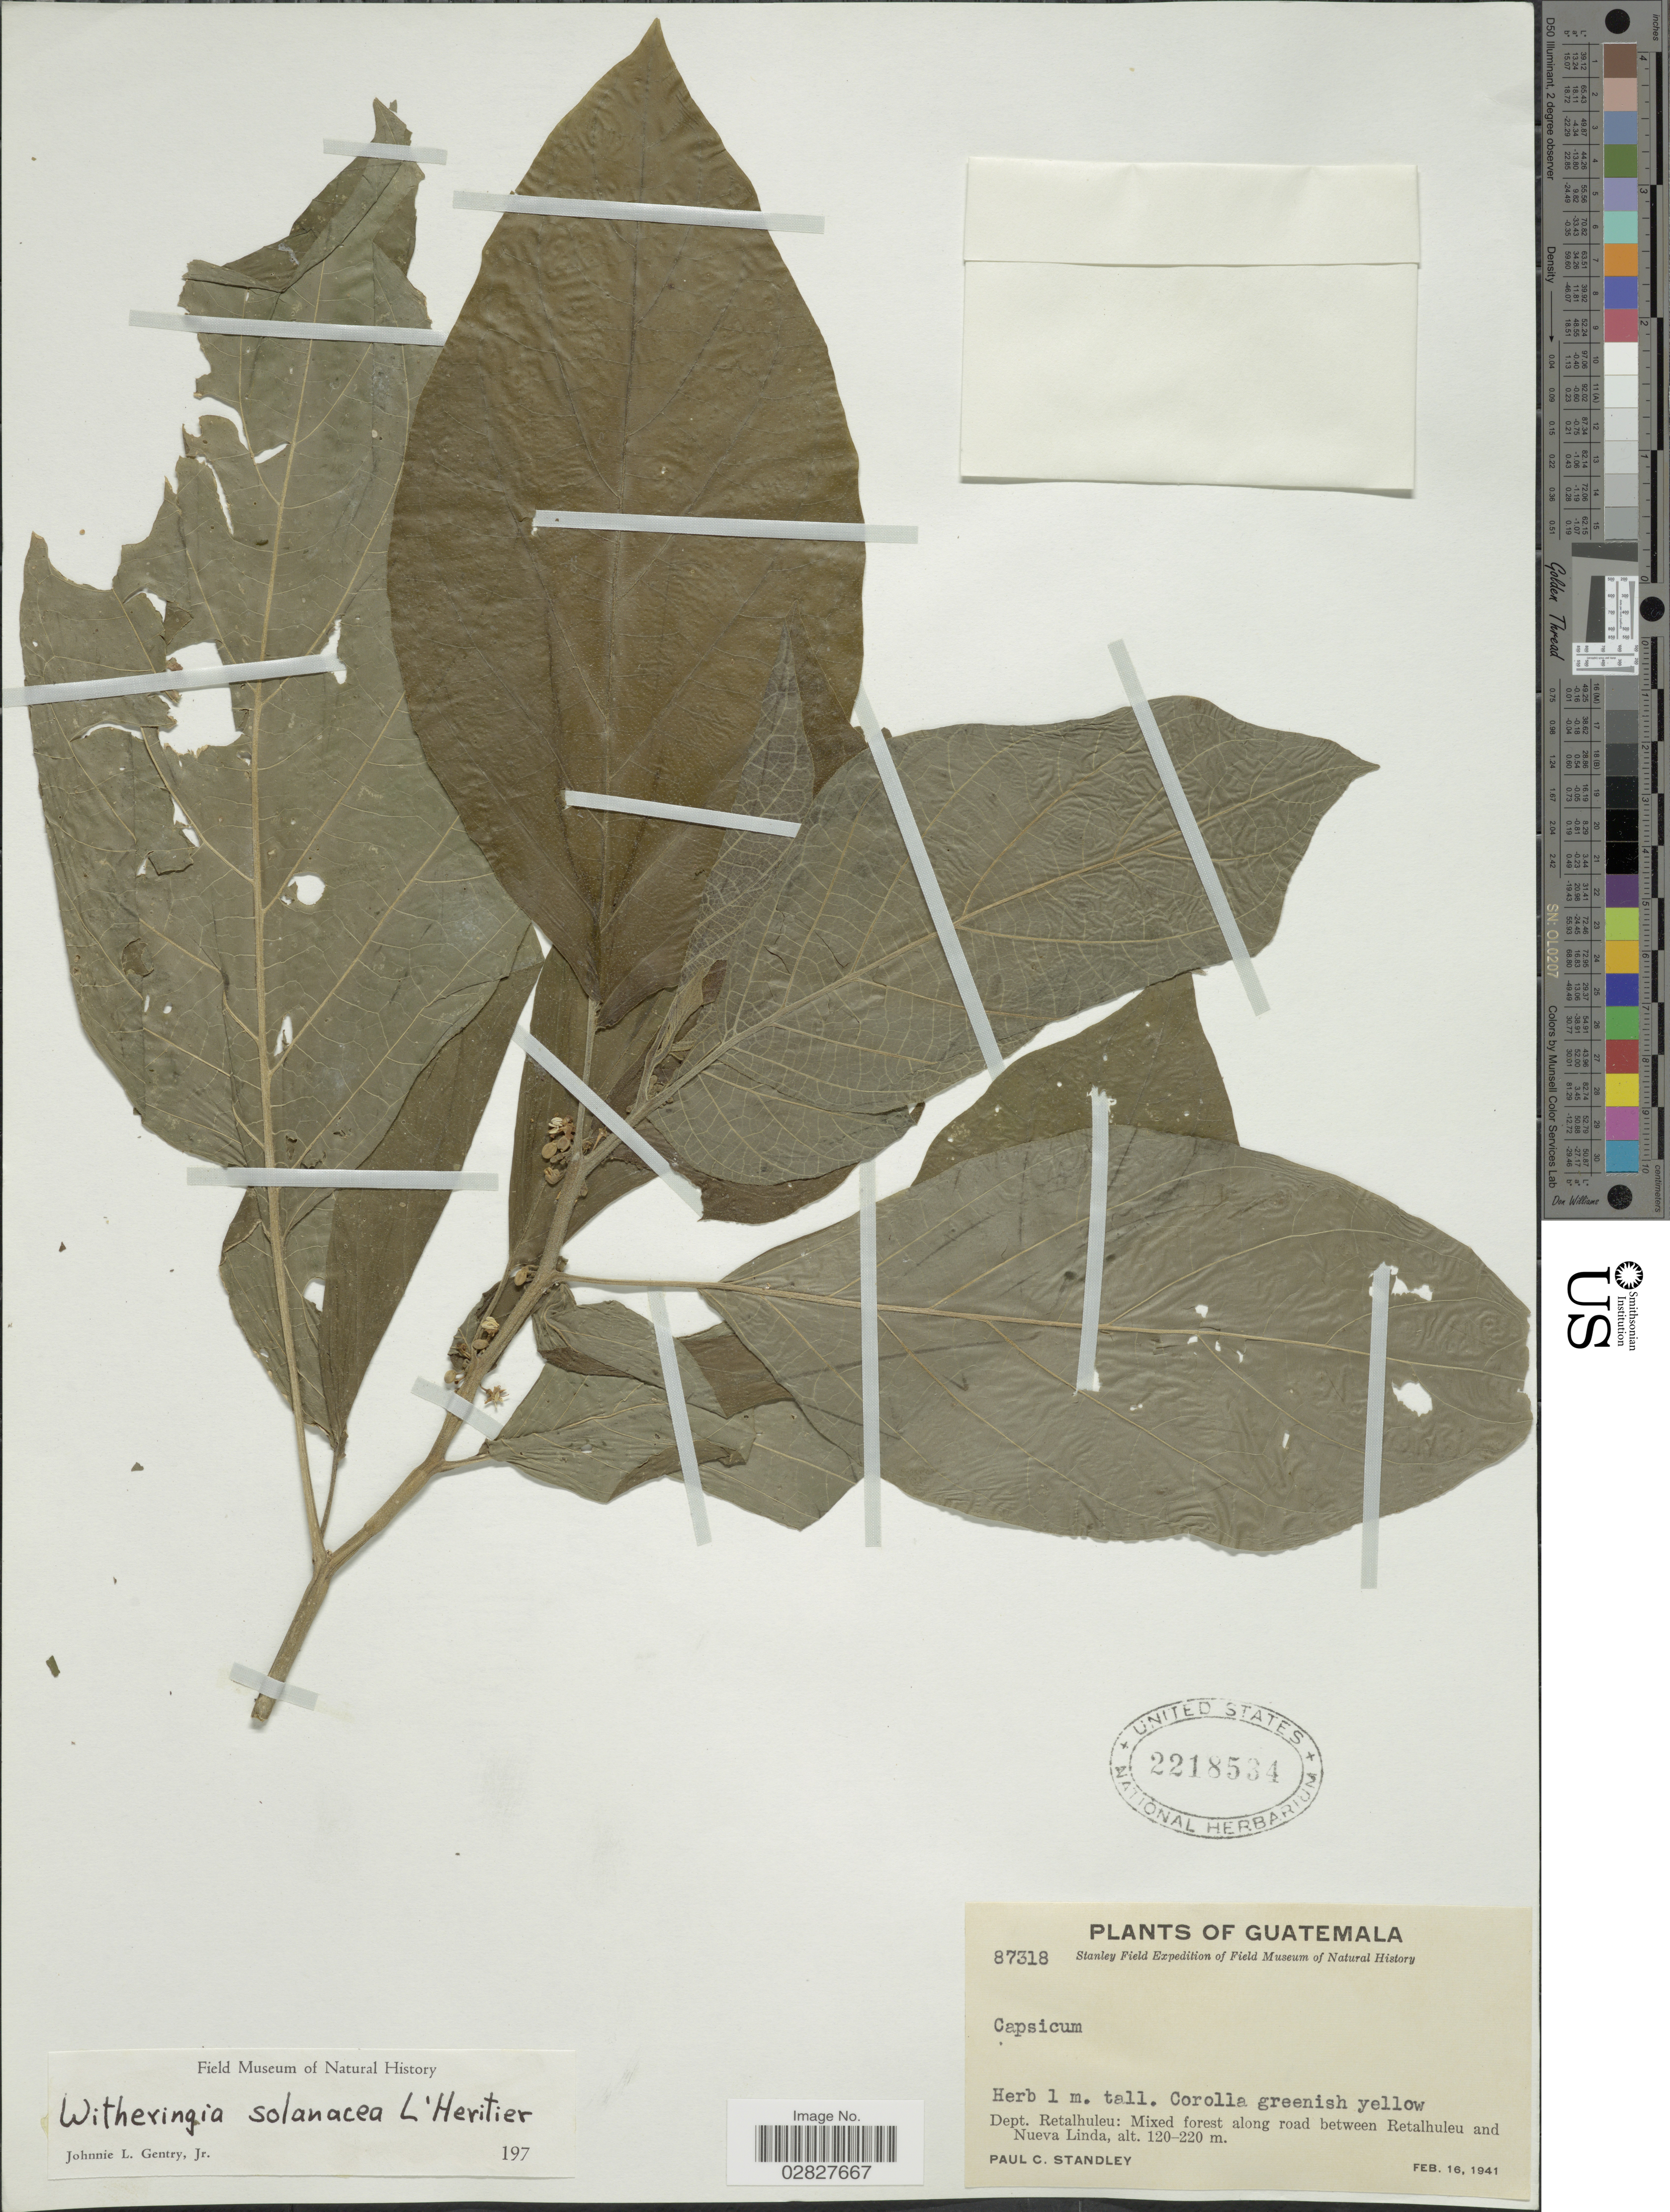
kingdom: Plantae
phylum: Tracheophyta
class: Magnoliopsida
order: Solanales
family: Solanaceae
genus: Witheringia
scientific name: Witheringia solanacea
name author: L'Hér.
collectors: P. C. Standley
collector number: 87318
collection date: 1941-02-16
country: Guatemala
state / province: Retalhuleu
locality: Dept. Retalhuleu: Mixed forest along road between Retalhuleu and Nueva Linda.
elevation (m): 120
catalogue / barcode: US 2218534